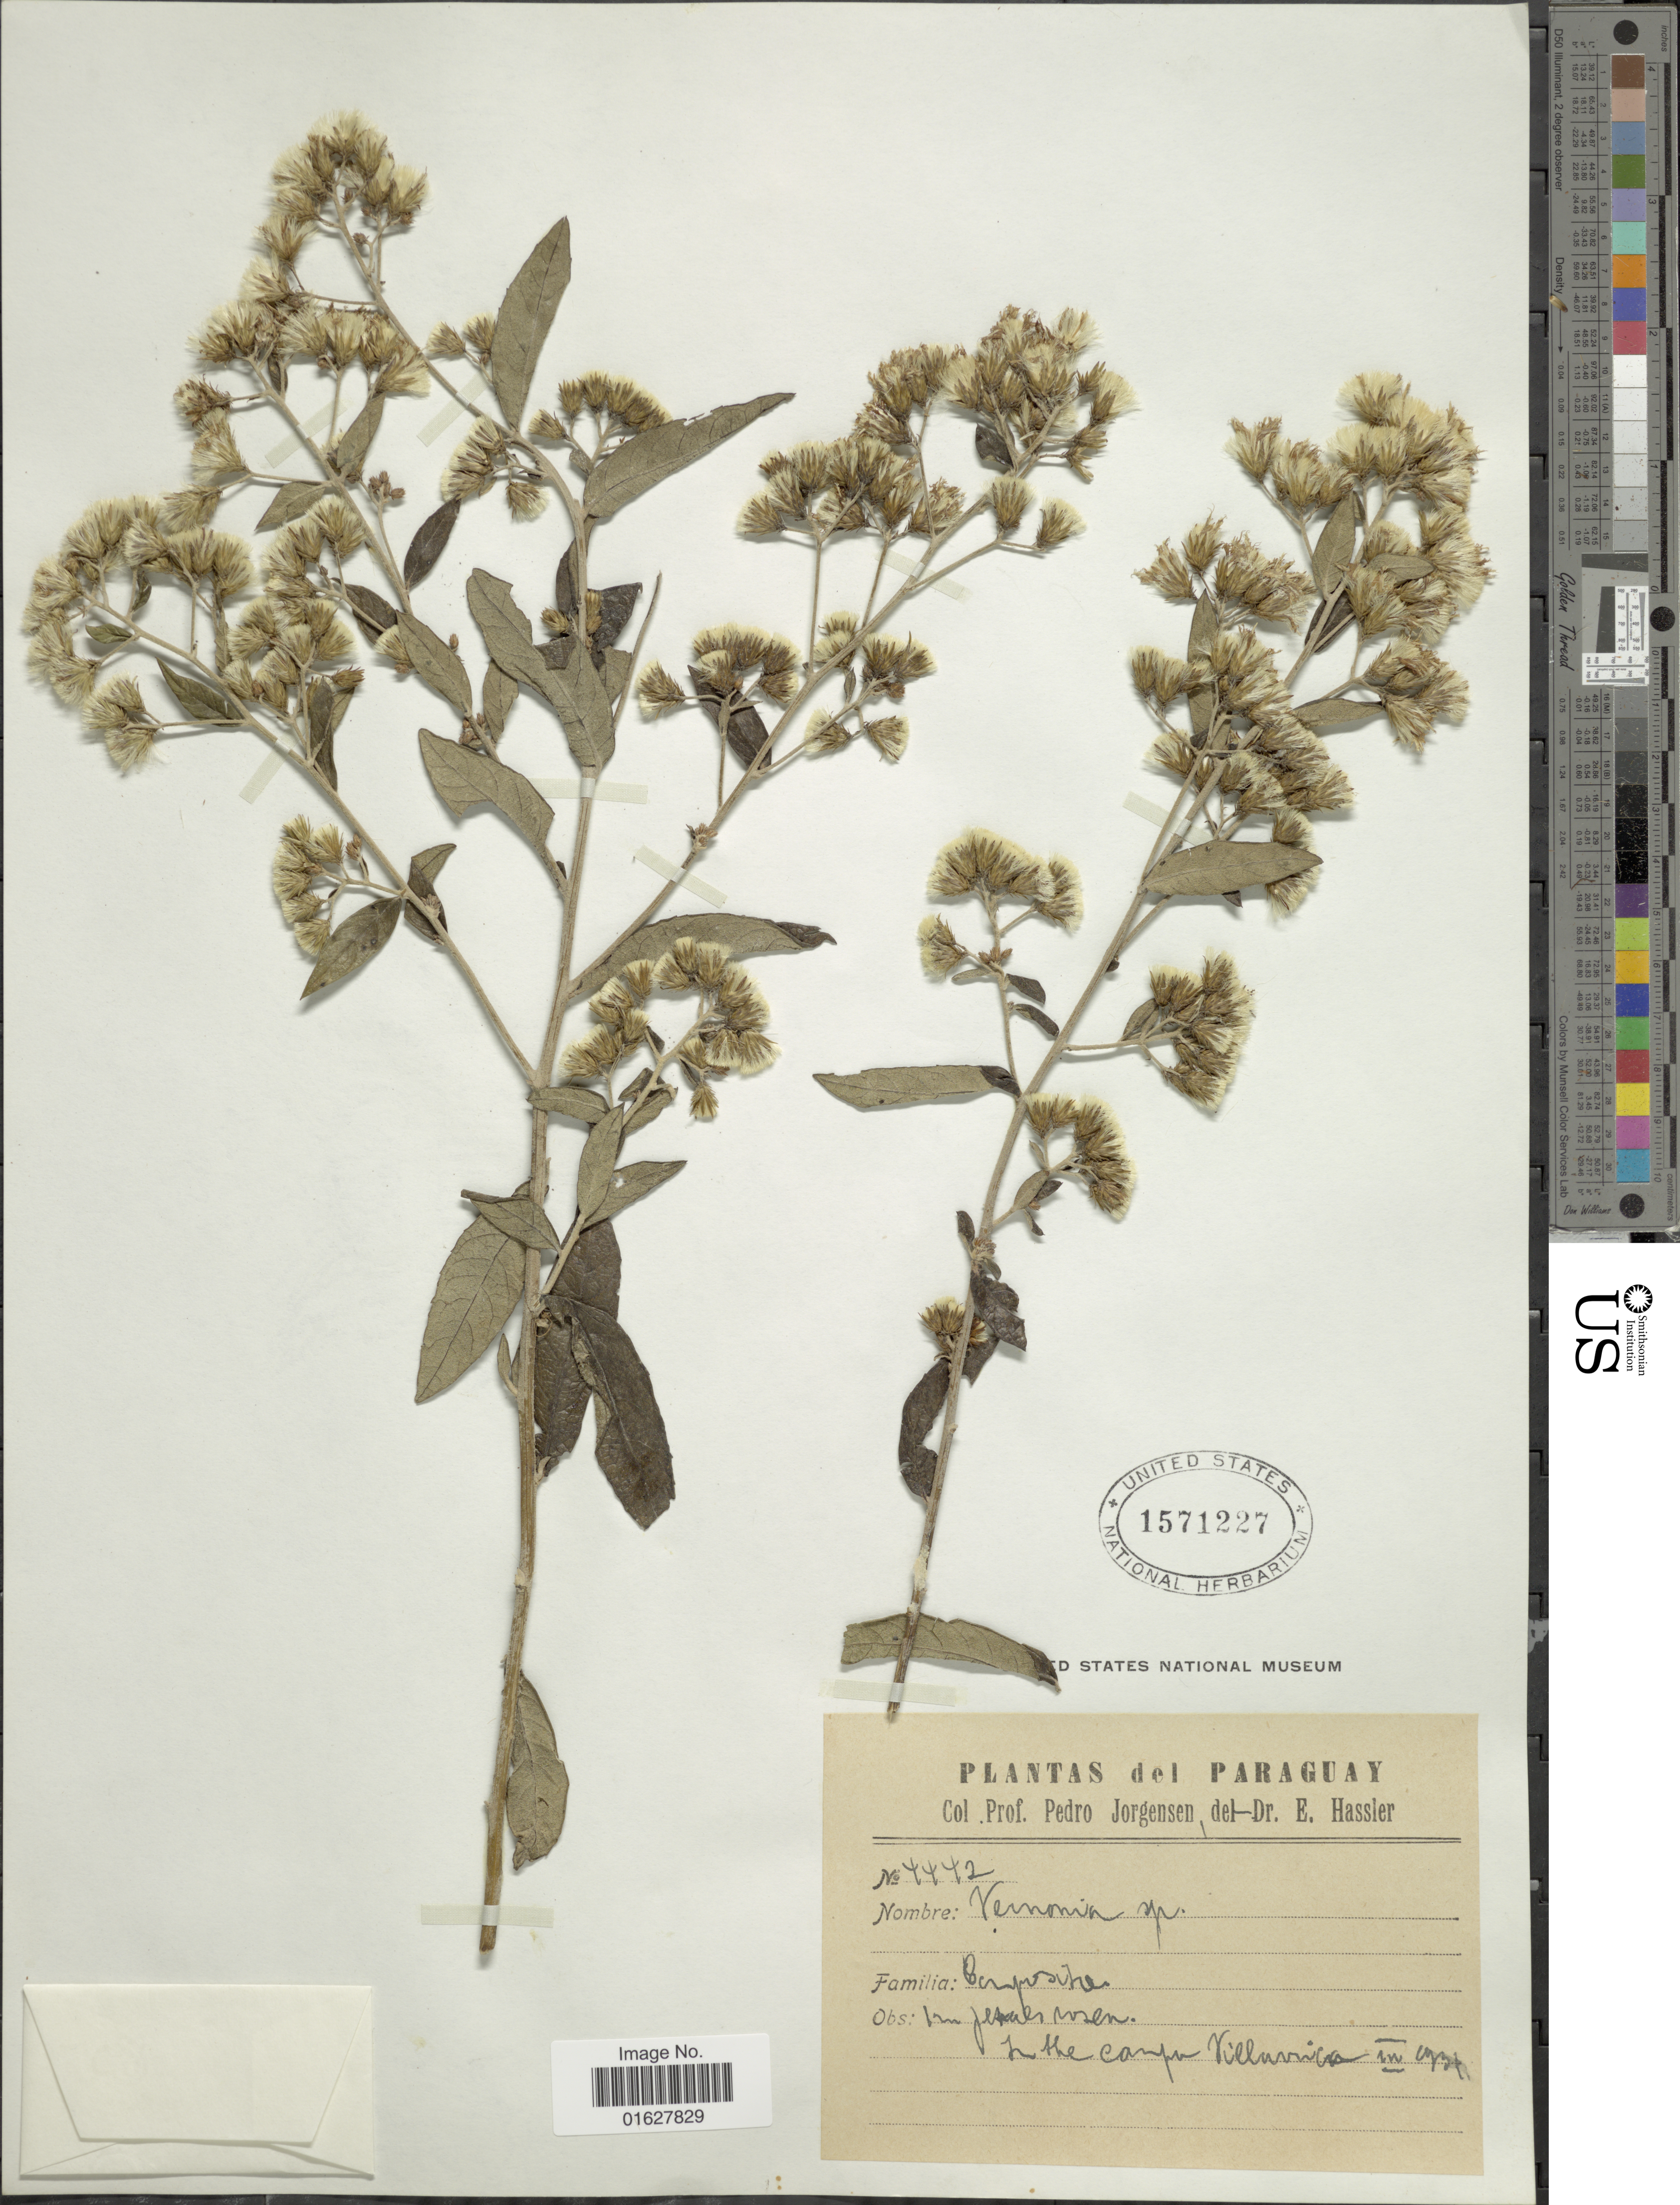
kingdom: Plantae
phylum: Tracheophyta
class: Magnoliopsida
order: Asterales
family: Asteraceae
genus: Vernonanthura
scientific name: Vernonanthura sp.nov.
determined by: Renon, Polla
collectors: P. Jörgensen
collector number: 4442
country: Paraguay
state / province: Guairá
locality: In the camps Villarrica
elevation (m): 1931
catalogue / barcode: US 1571227